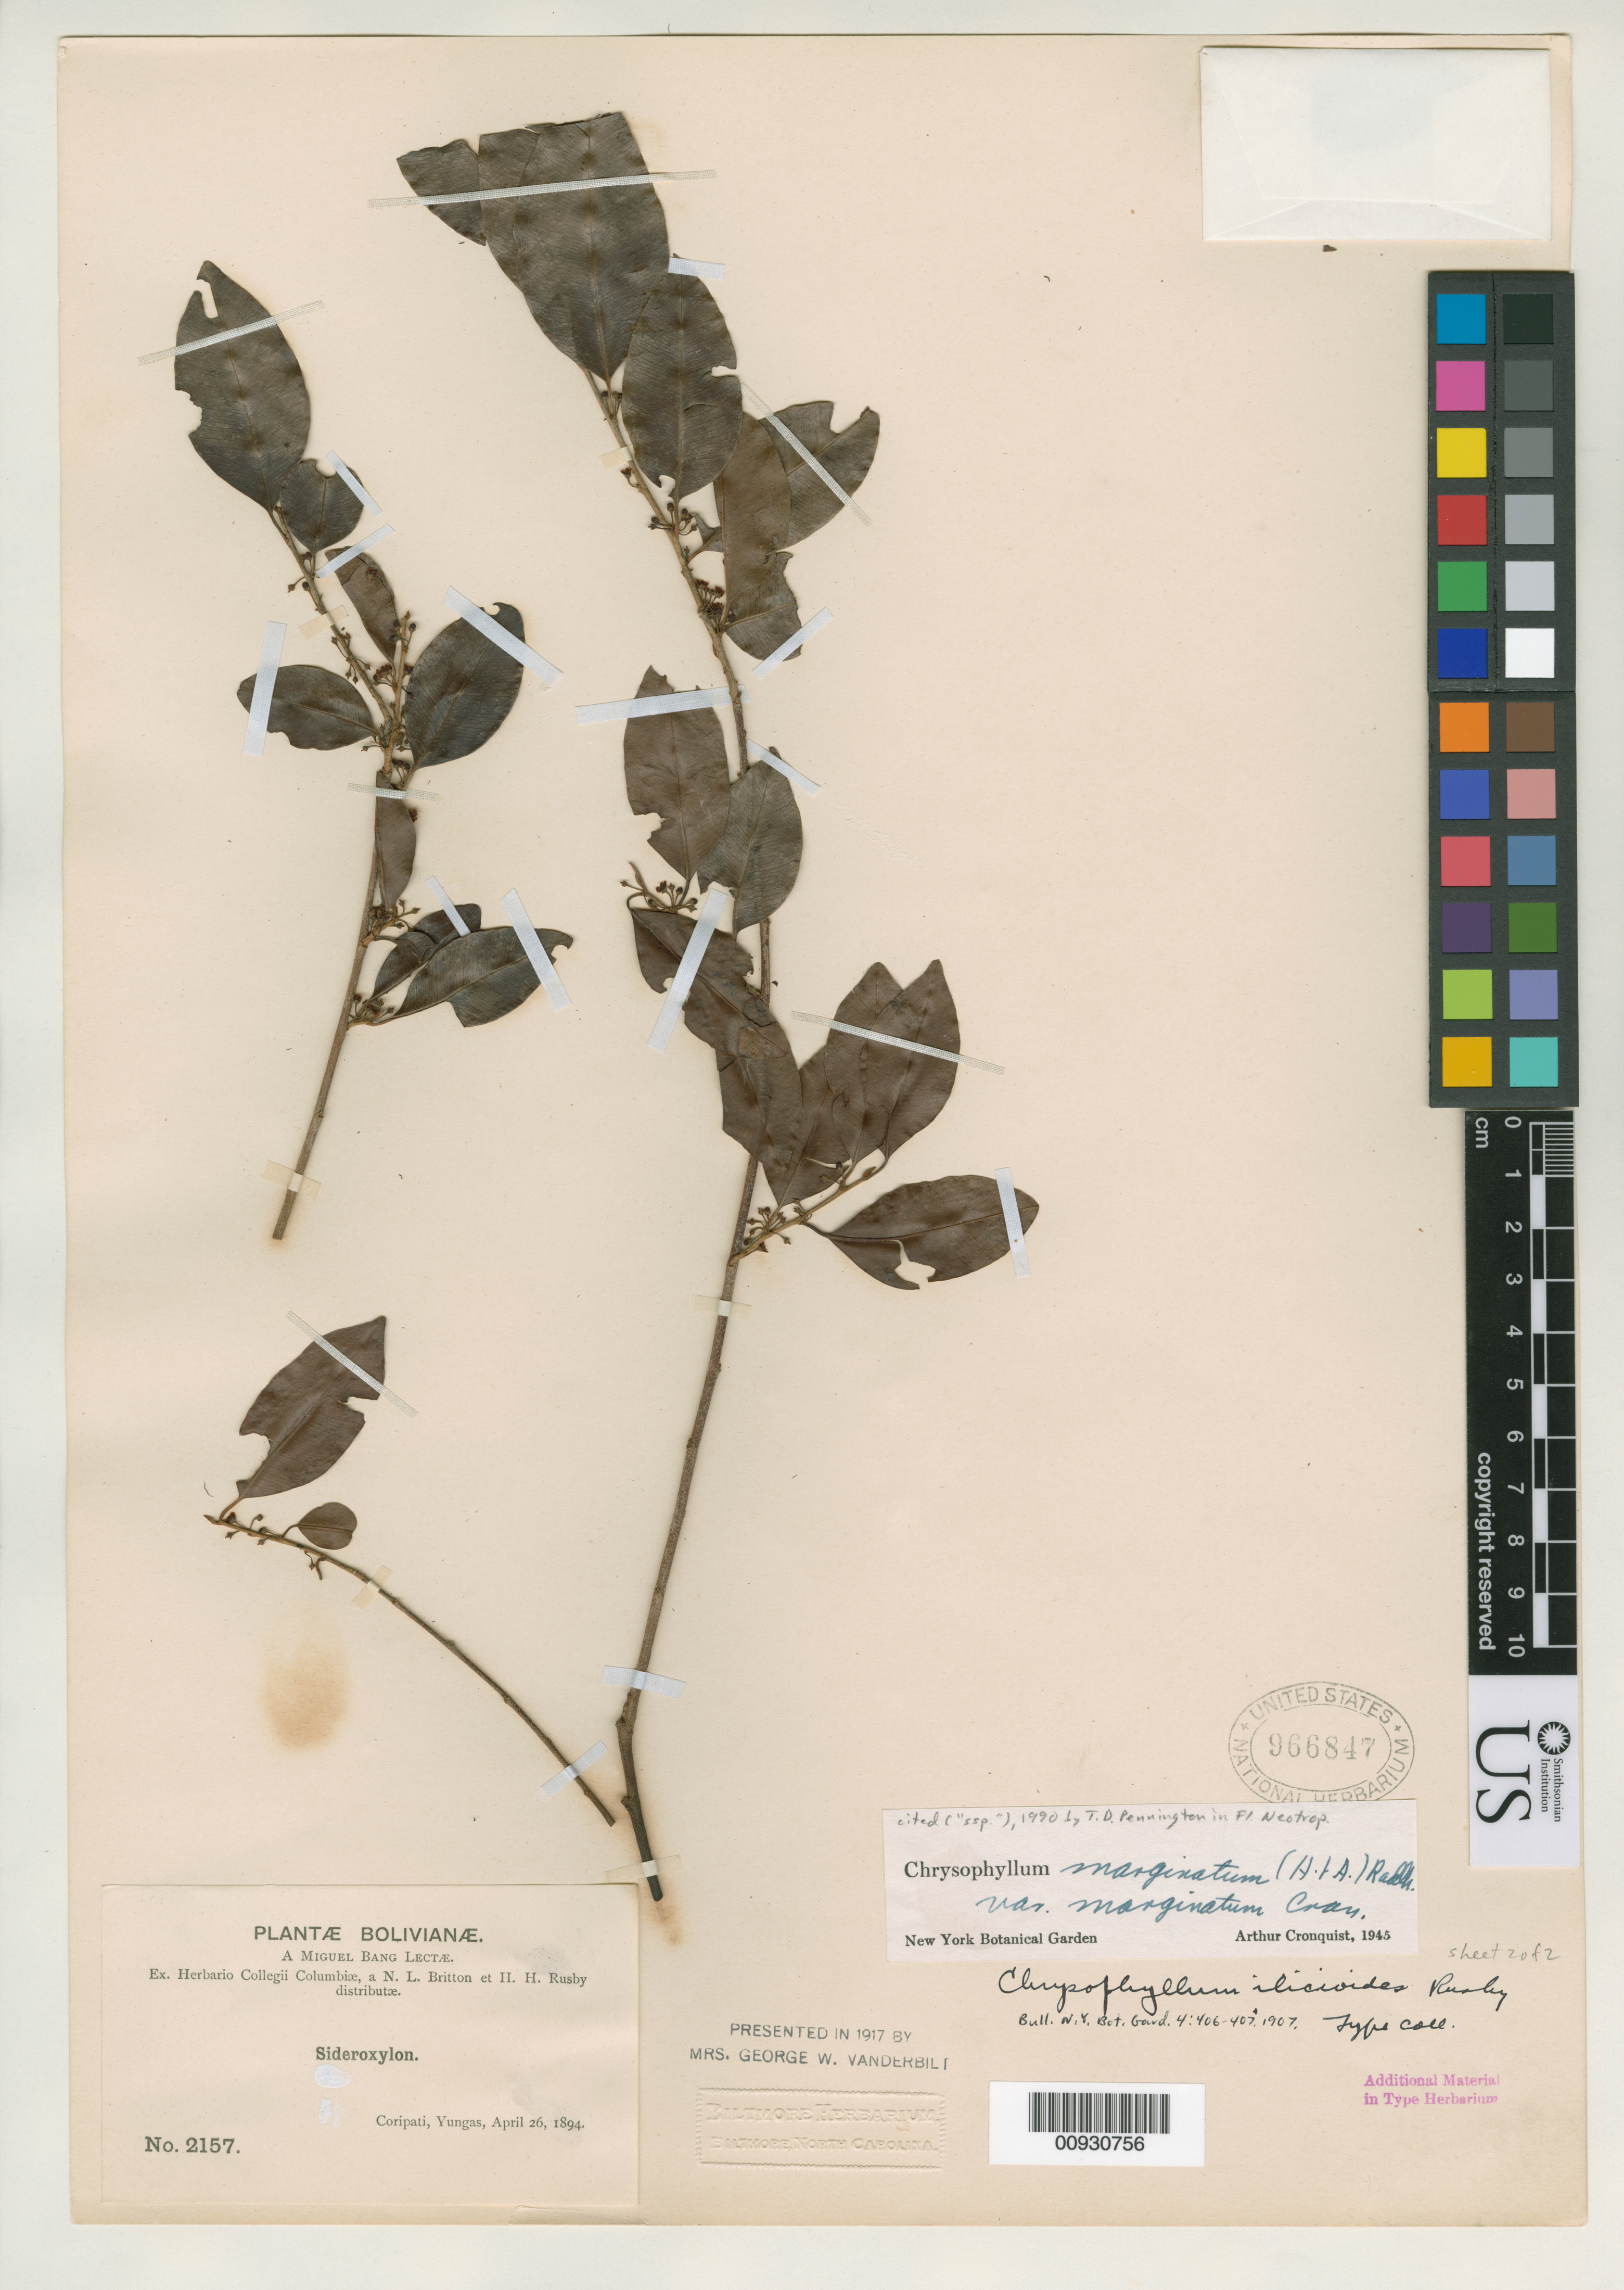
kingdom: Plantae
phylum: Tracheophyta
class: Magnoliopsida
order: Ericales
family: Sapotaceae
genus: Chrysophyllum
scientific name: Chrysophyllum ilicioides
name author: Rusby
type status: Isotype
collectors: M. Bang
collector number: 2157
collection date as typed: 26 Apr 1894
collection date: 1894-04-26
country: Bolivia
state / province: La Paz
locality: Coripati, Yungas.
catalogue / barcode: US 966847